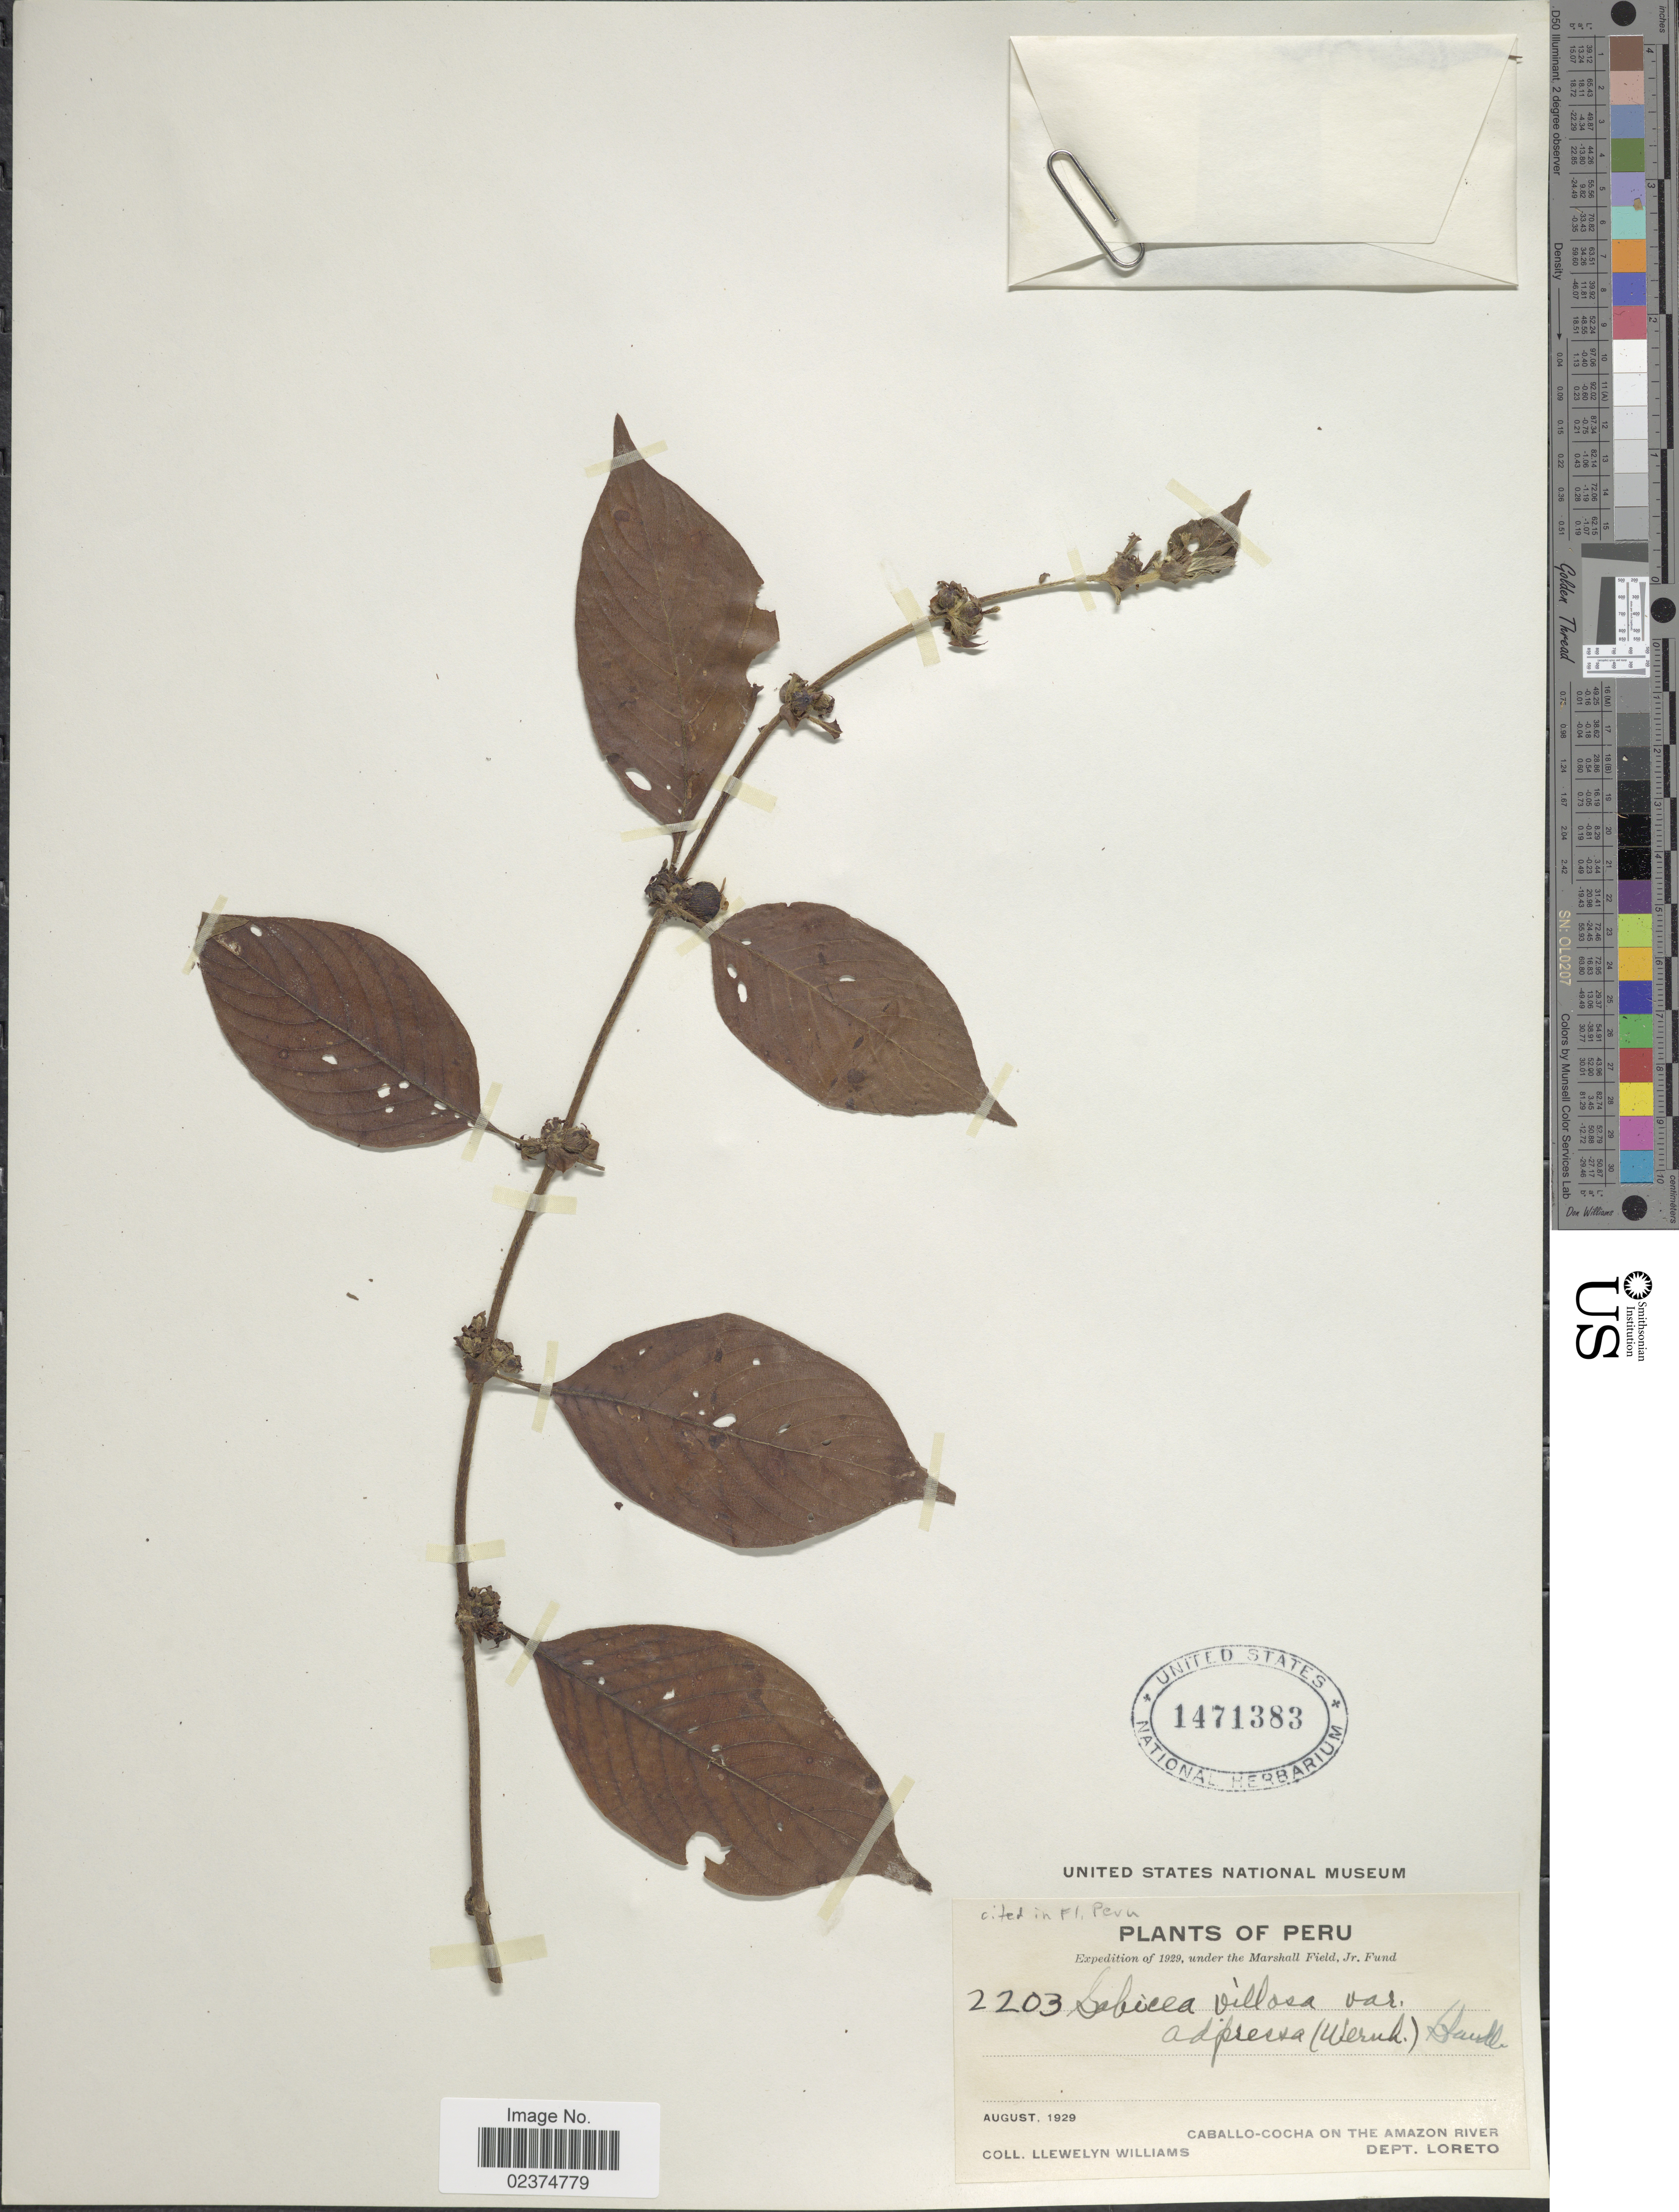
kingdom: Plantae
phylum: Tracheophyta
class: Magnoliopsida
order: Gentianales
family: Rubiaceae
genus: Sabicea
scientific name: Sabicea villosa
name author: Willd. ex Roem. & Schult.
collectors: Ll. Williams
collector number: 2203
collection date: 1929-08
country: Peru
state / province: Loreto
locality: Caballo-Cocha on the Amazon River, Dept. Loreto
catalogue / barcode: US 1471383